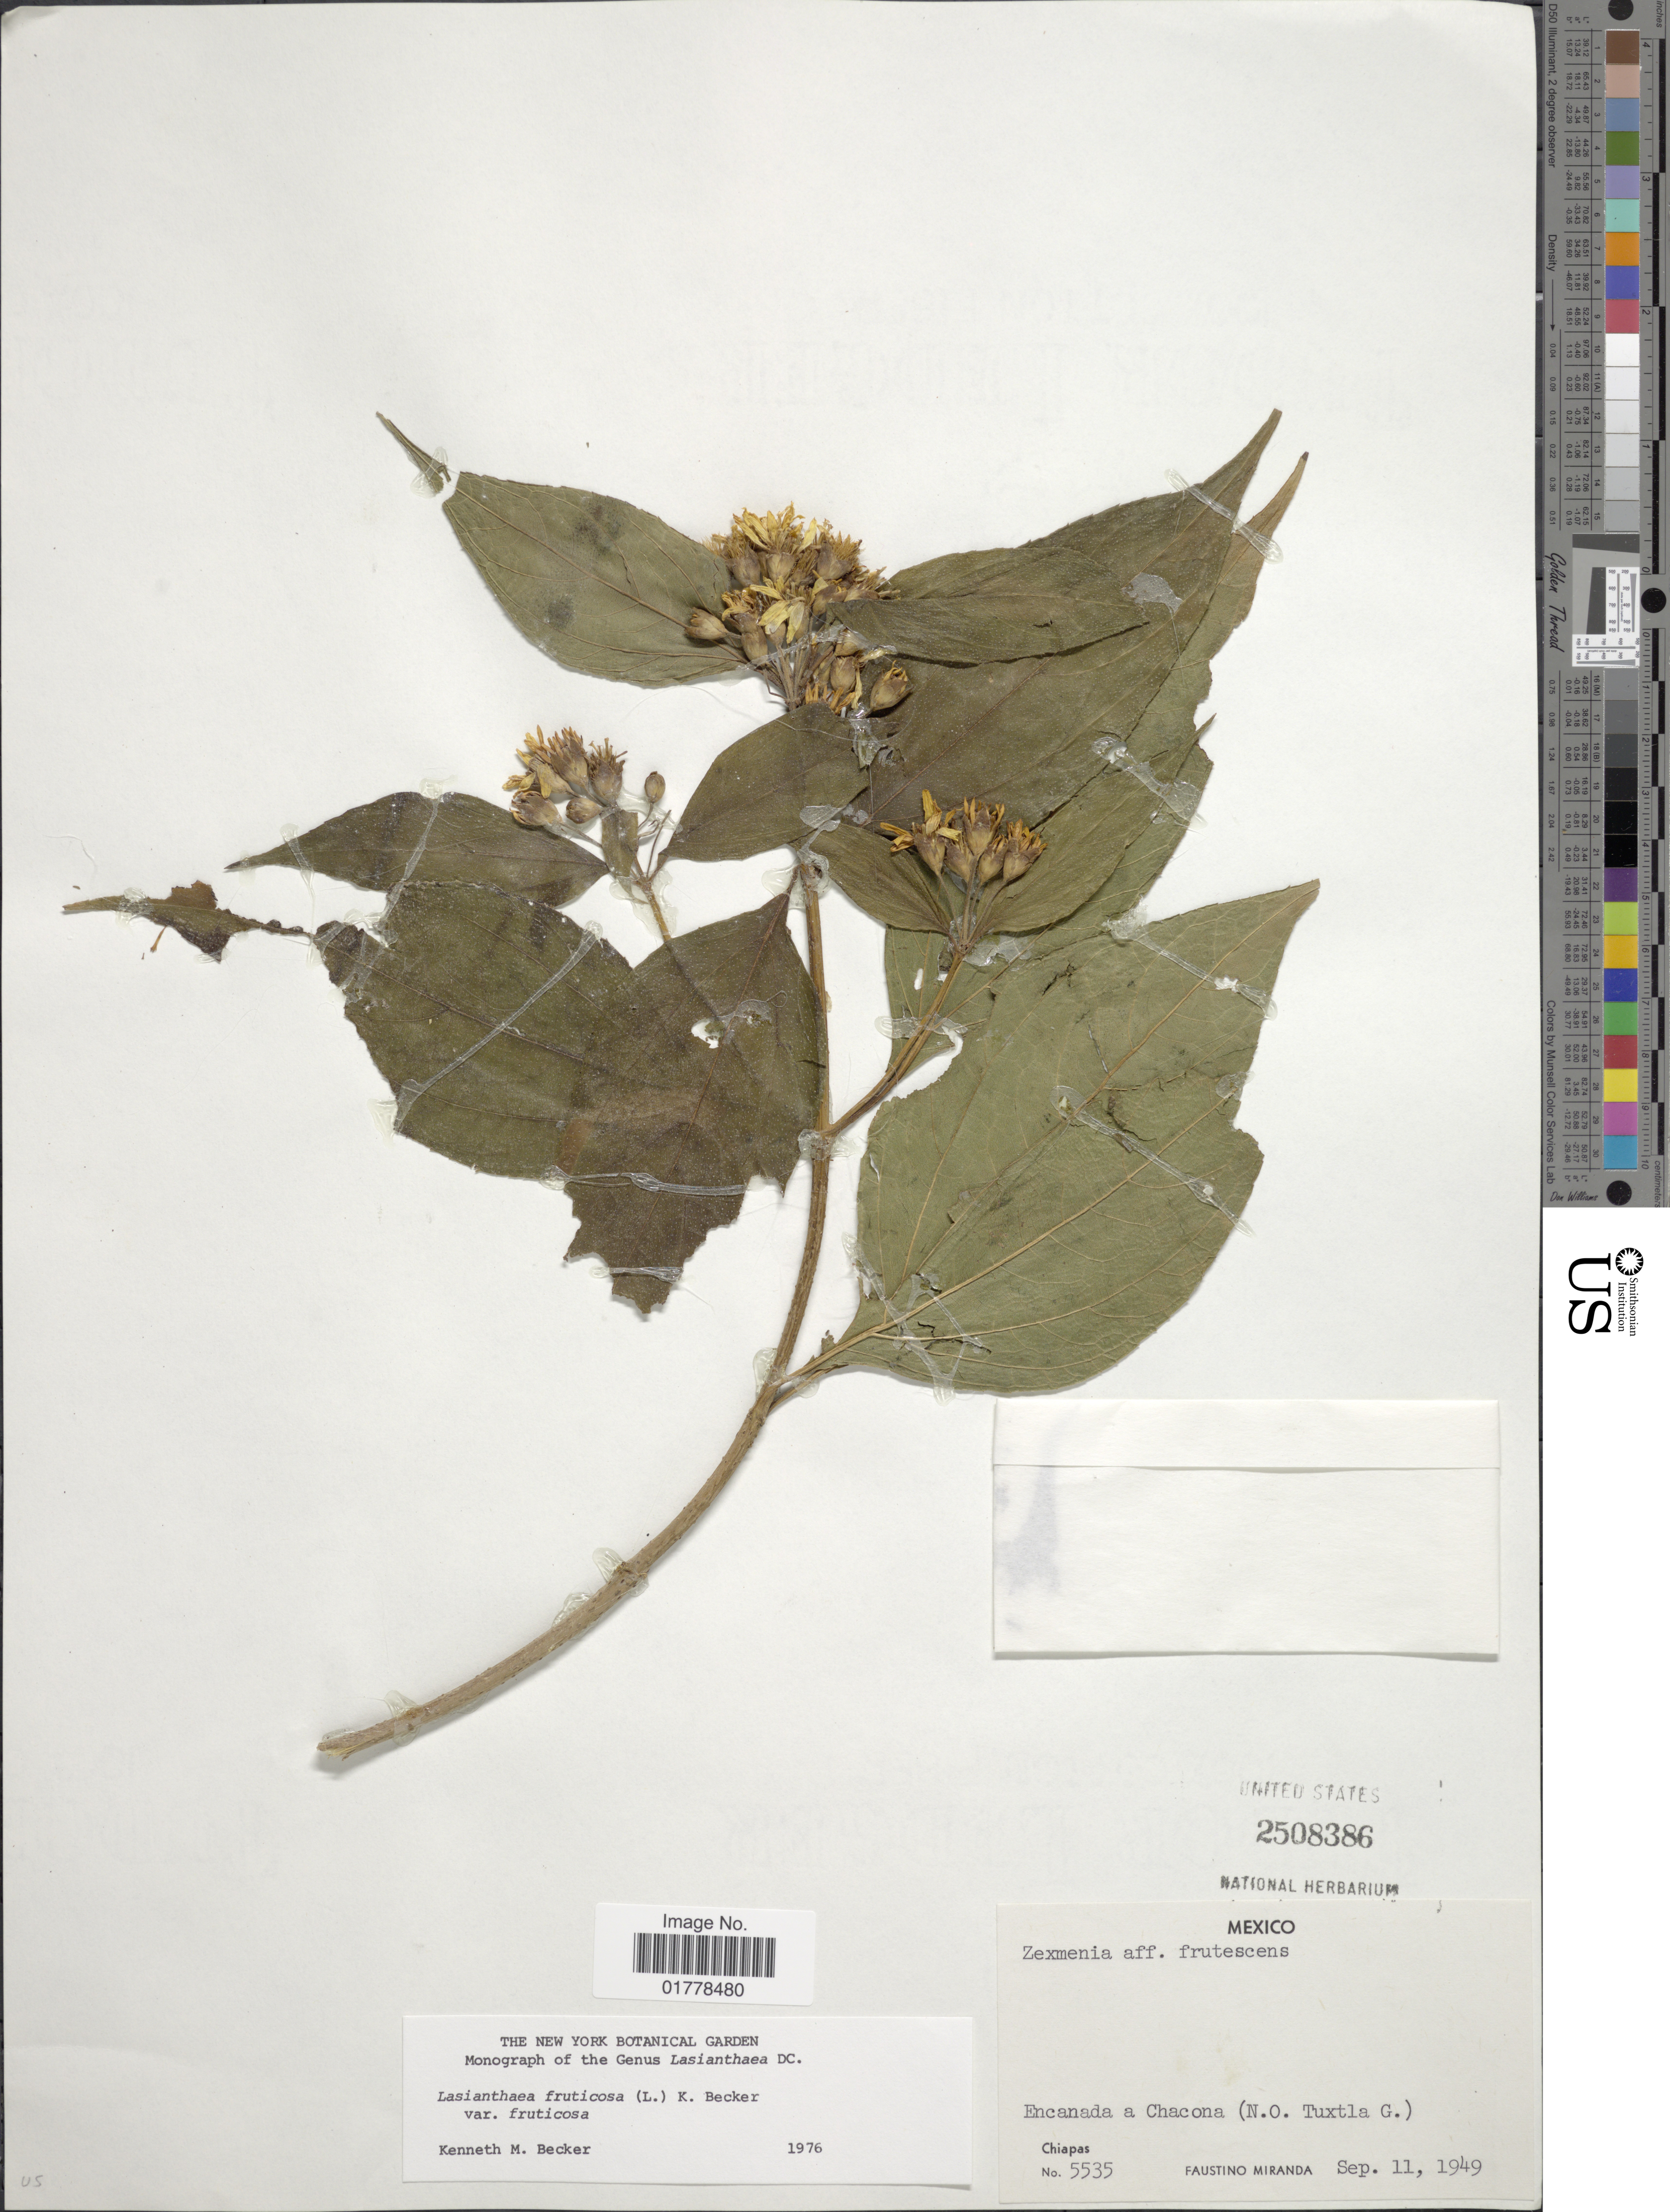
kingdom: Plantae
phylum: Tracheophyta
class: Magnoliopsida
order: Asterales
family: Asteraceae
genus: Lasianthaea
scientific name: Lasianthaea fruticosa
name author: (L.) K.M. Becker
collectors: F. Miranda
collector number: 5535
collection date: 1949-09-11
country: Mexico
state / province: Chiapas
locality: Encanada a Chacona (N.O. Tuxtla G.). Chiapas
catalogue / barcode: US 2508386